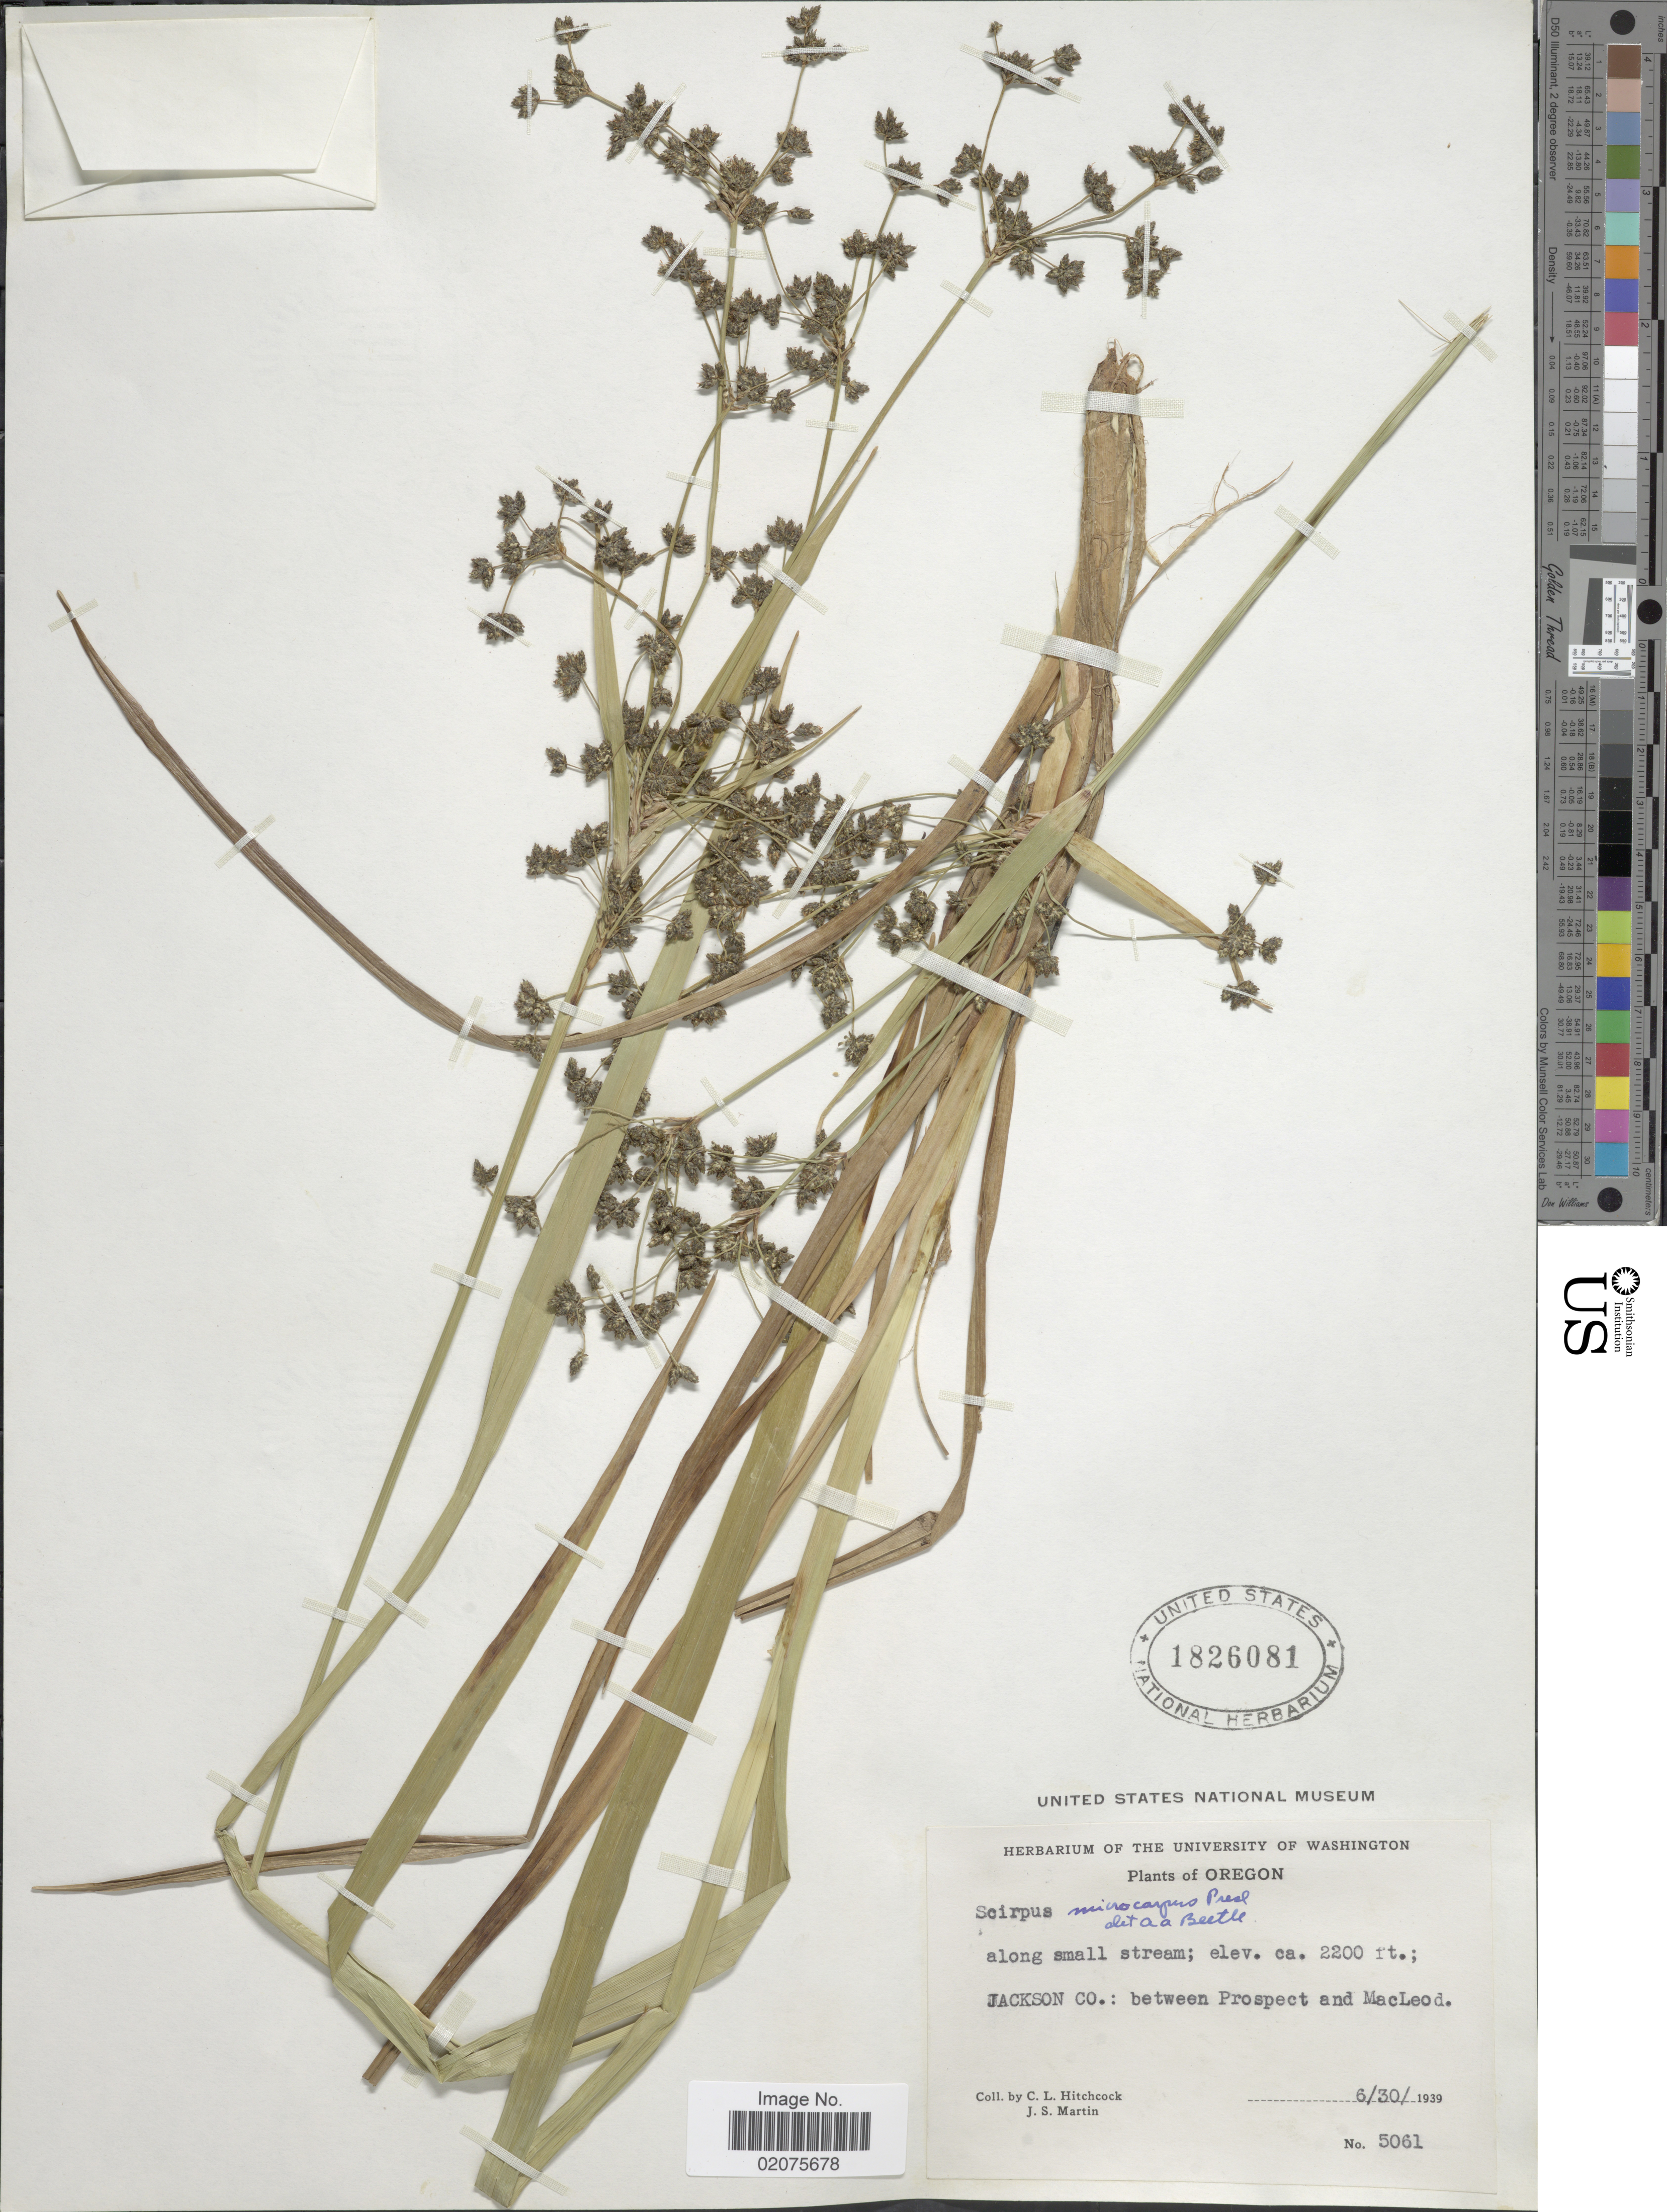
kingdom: Plantae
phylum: Tracheophyta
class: Liliopsida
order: Poales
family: Cyperaceae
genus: Scirpus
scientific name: Scirpus microcarpus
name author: J. Presl & C. Presl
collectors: C. L. Hitchcock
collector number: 5061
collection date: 1939-06-30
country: United States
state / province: Oregon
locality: Along stream; Jackson County.: between Prospect and Macleod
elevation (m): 671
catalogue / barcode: US 1826081